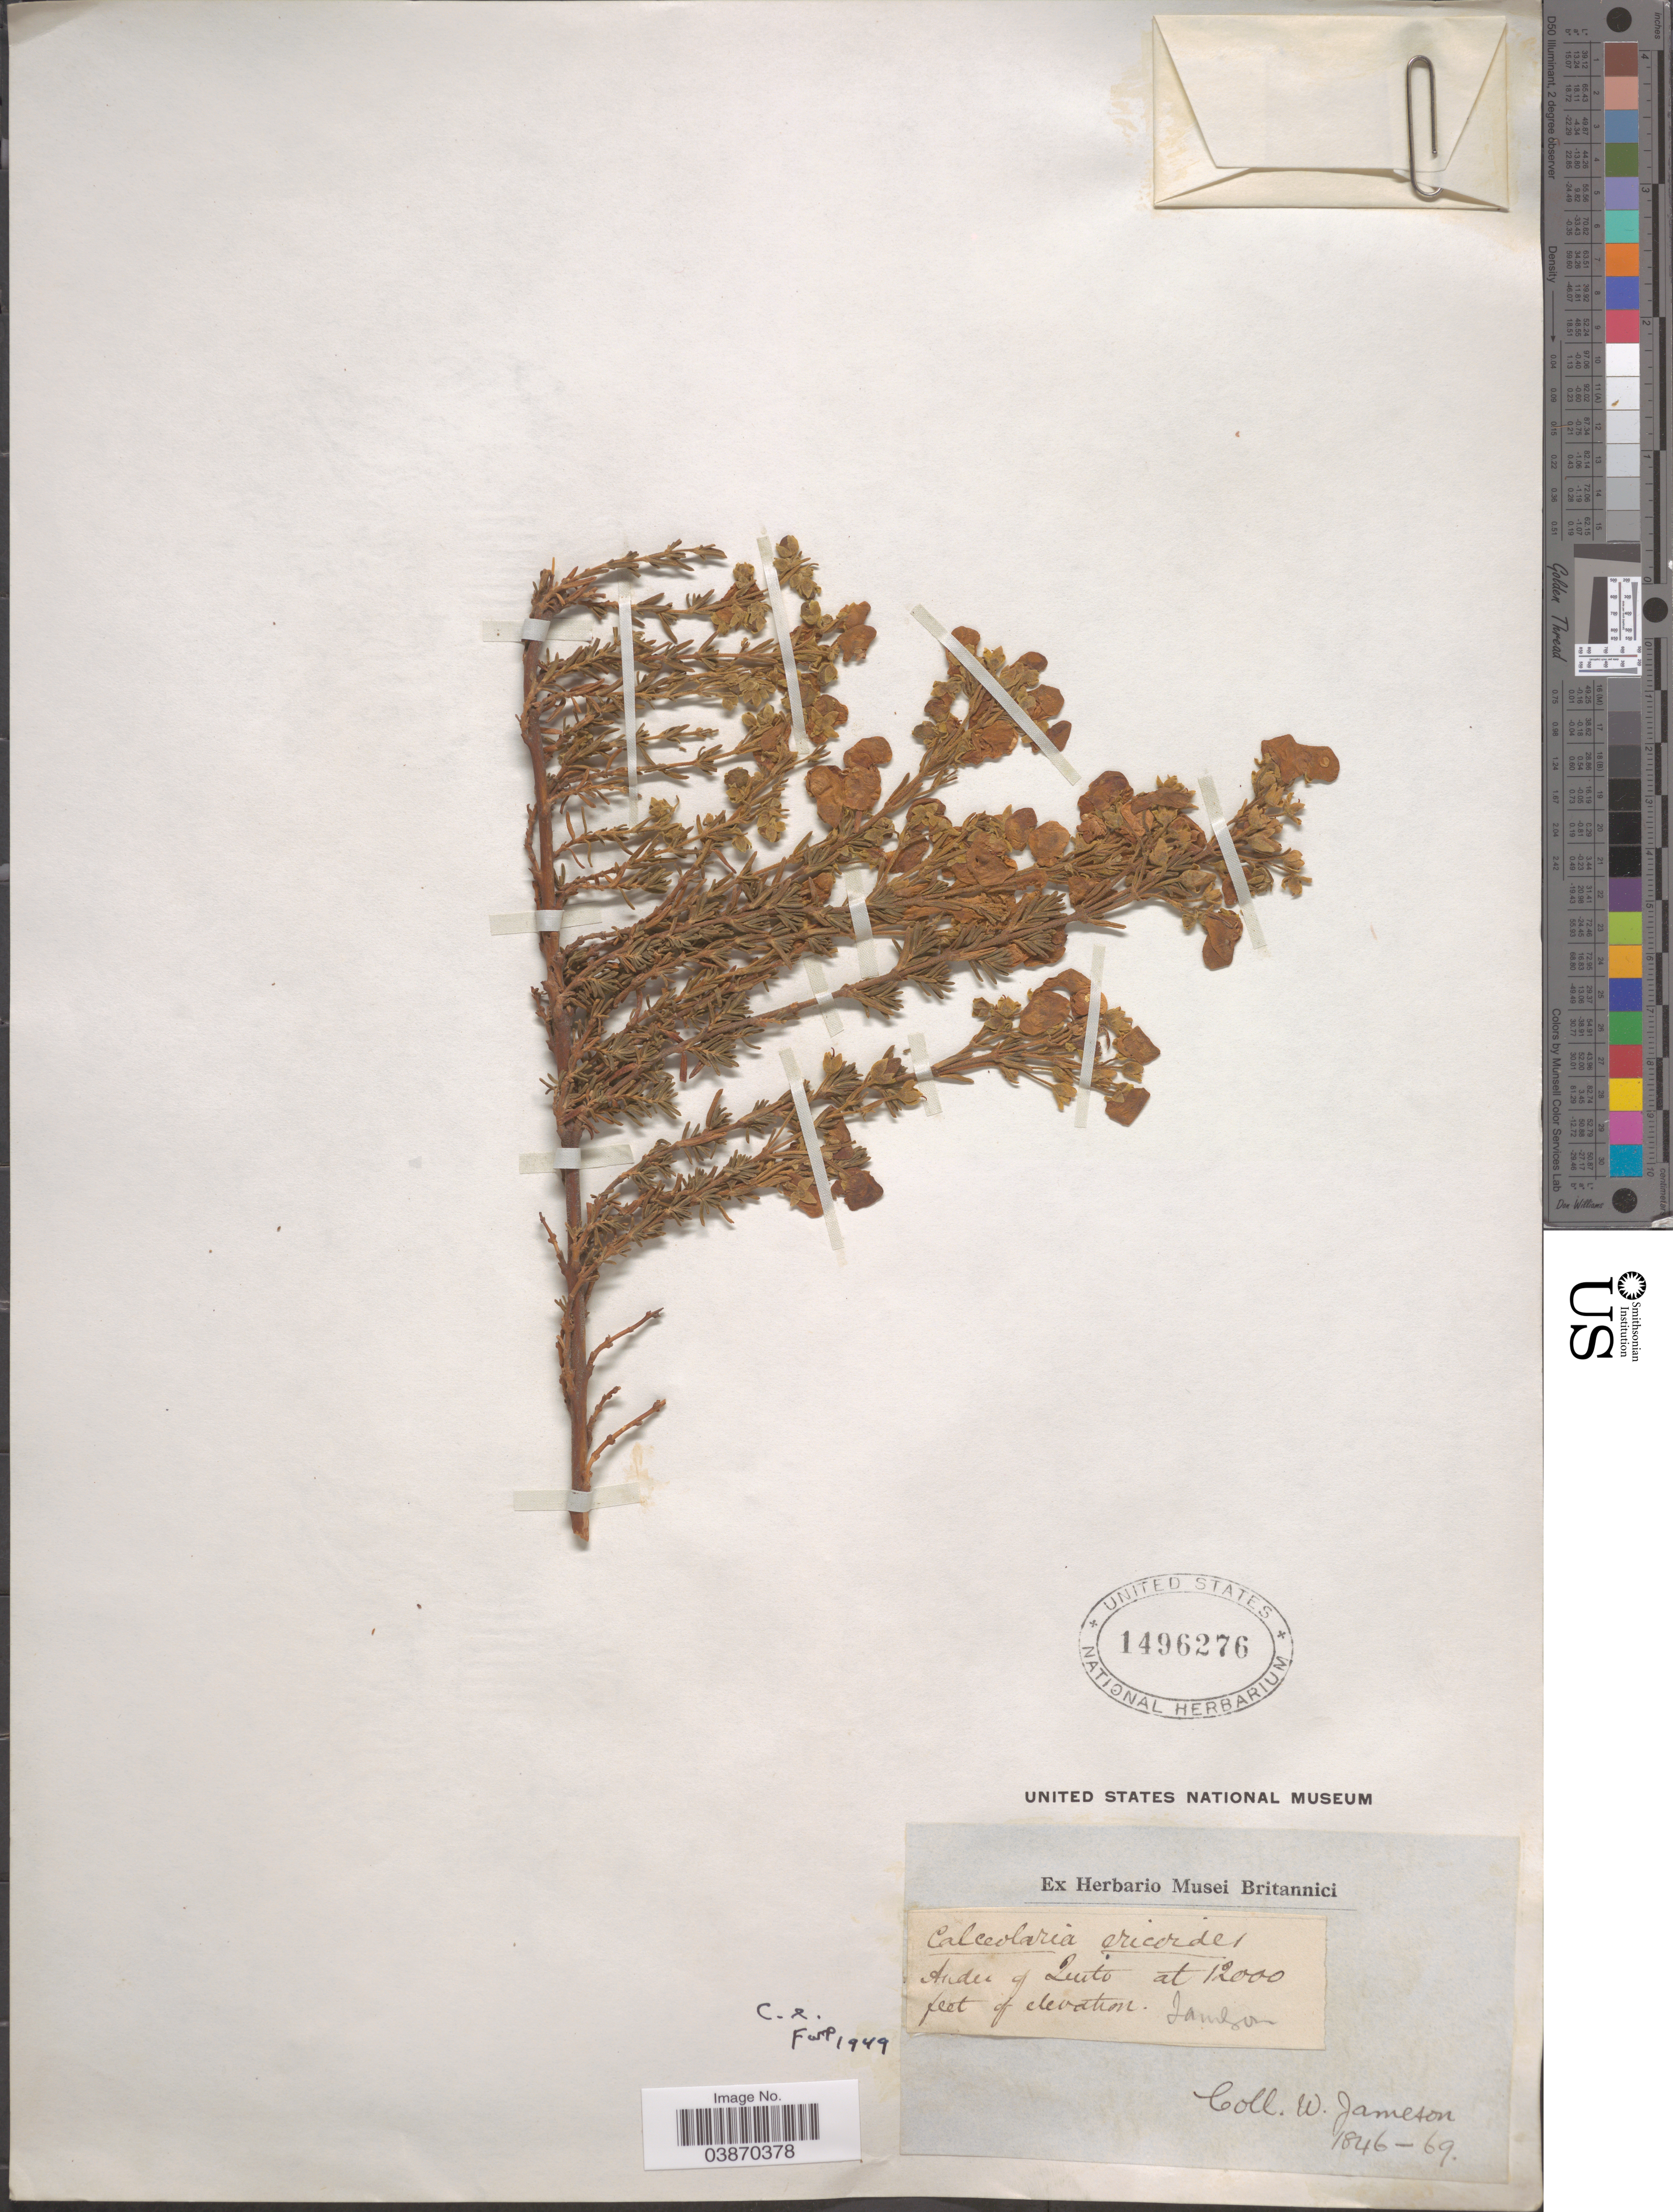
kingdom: Plantae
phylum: Tracheophyta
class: Magnoliopsida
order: Lamiales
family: Calceolariaceae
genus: Calceolaria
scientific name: Calceolaria ericoides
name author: Juss. ex Vahl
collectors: W. Jameson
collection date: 1846/1869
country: Ecuador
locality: Andes of Quito.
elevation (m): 3658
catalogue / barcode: US 1496276